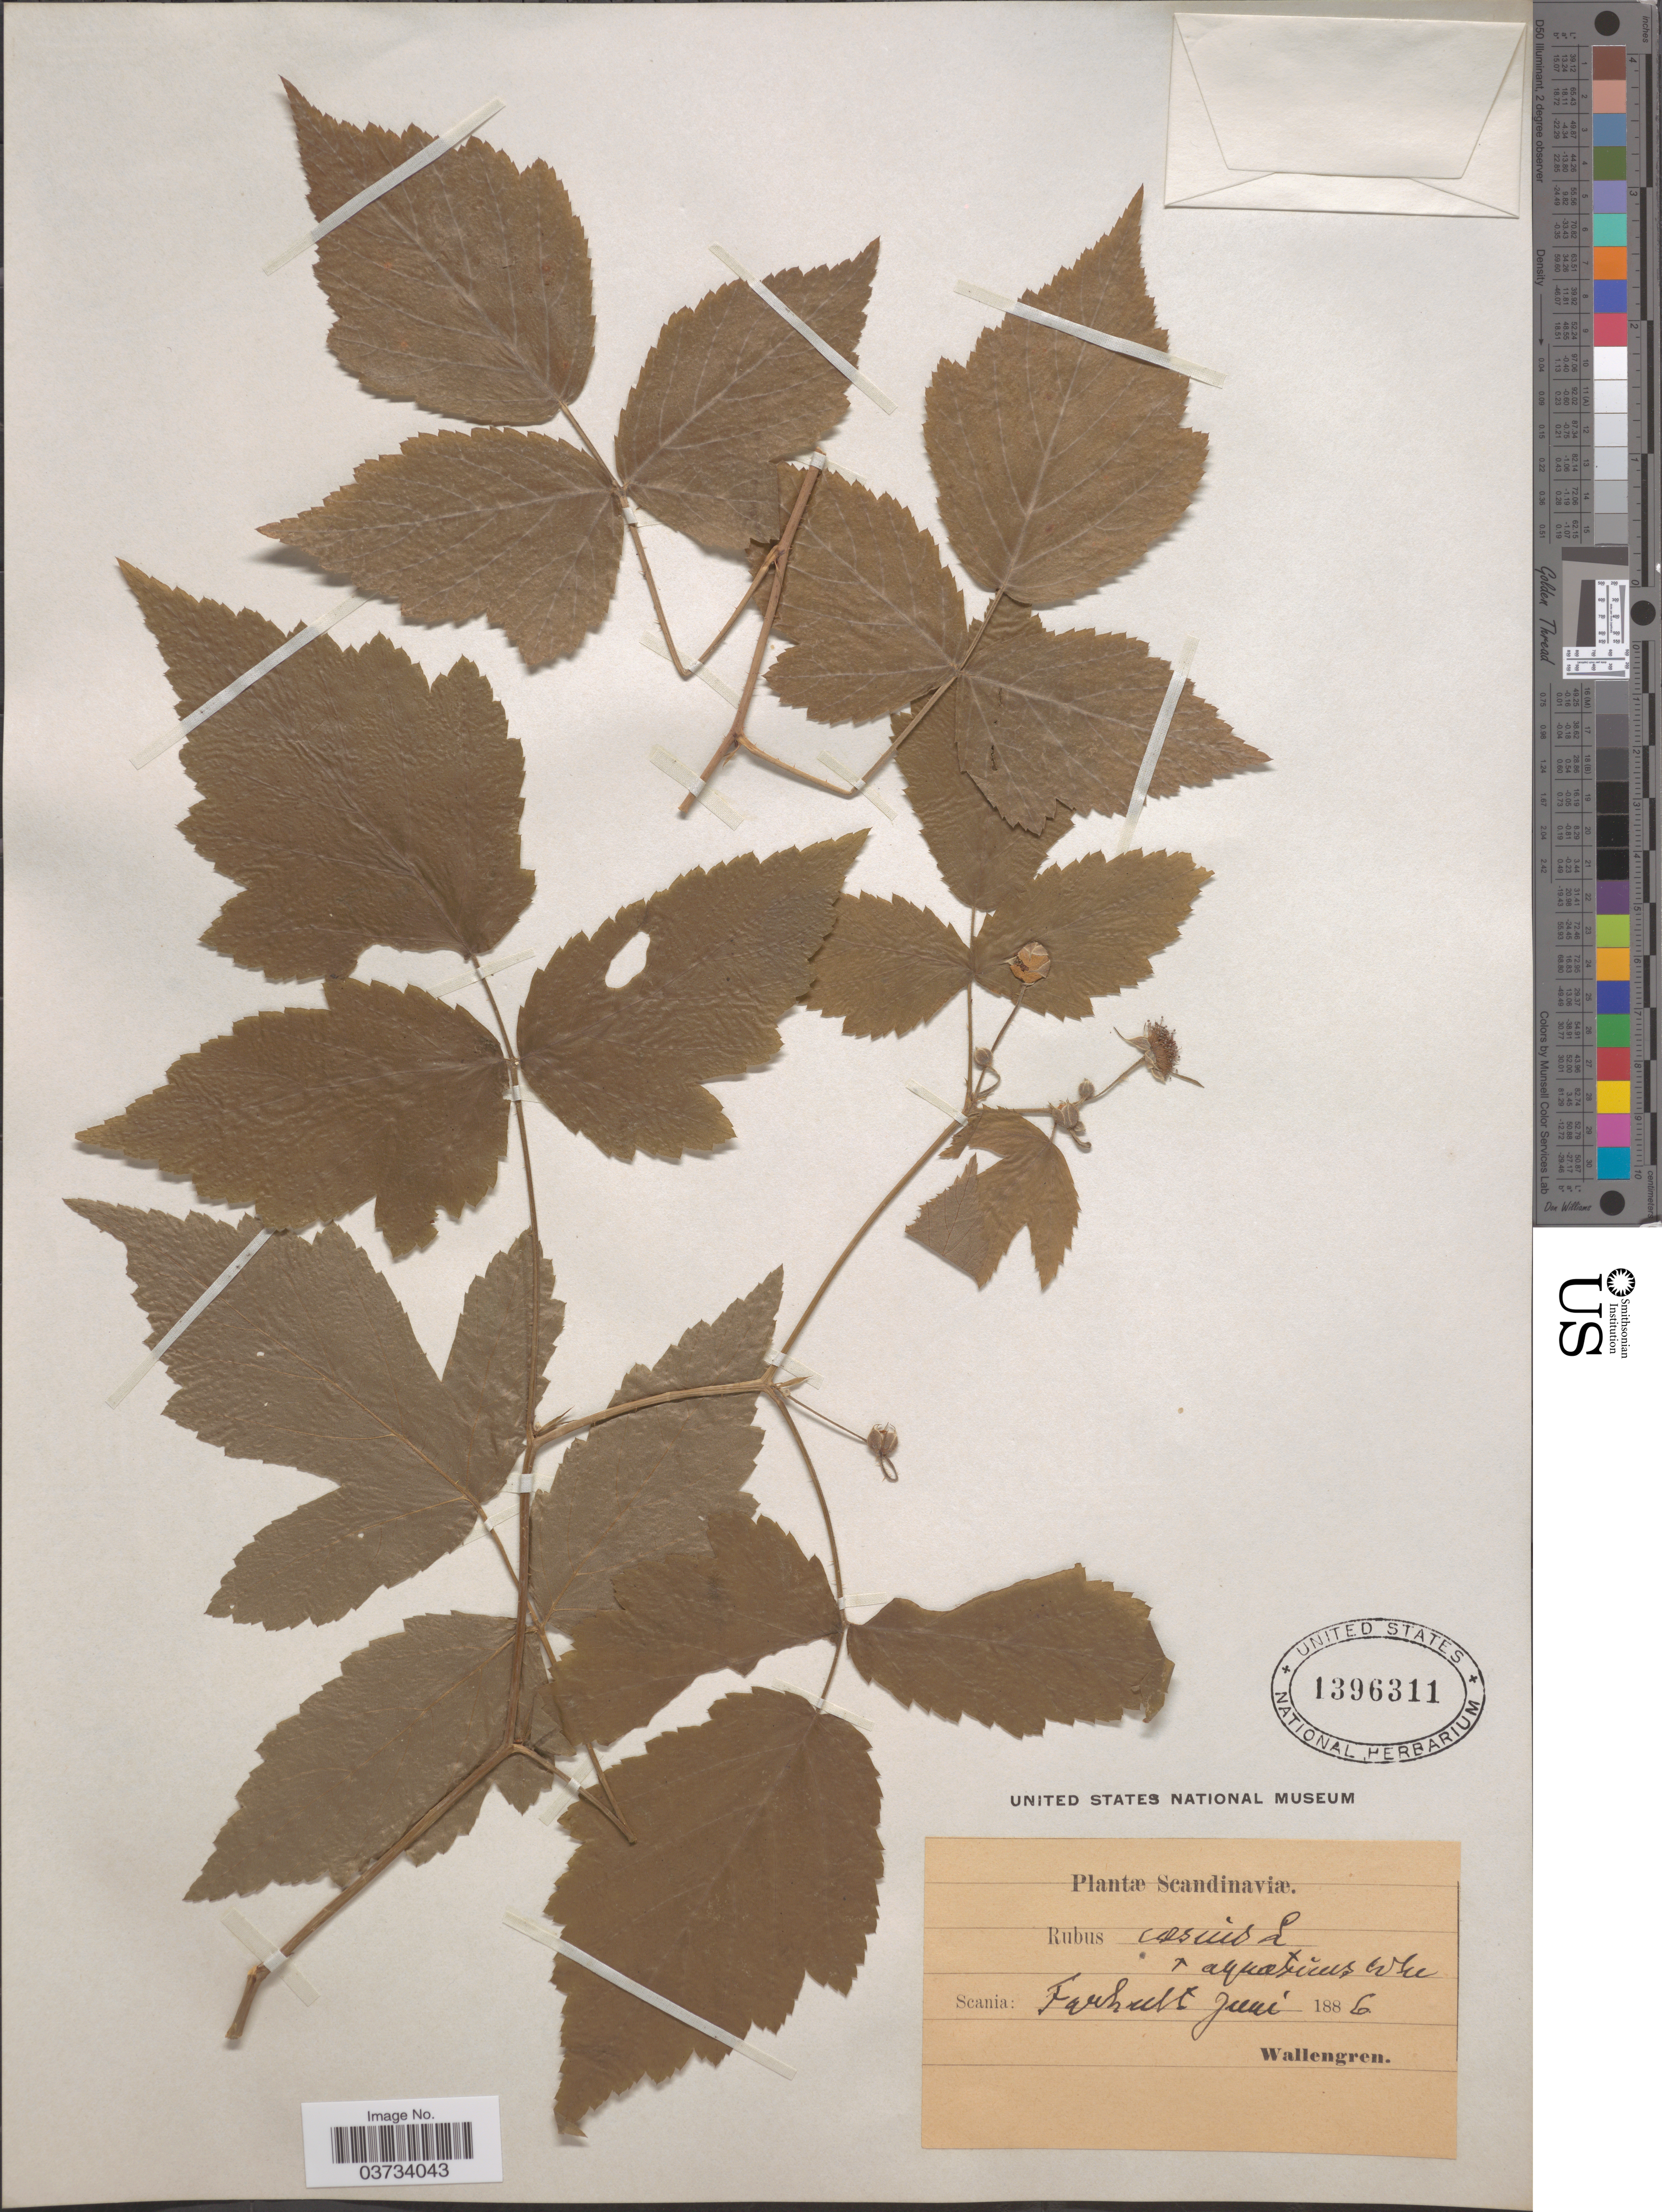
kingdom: Plantae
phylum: Tracheophyta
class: Magnoliopsida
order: Rosales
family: Rosaceae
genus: Rubus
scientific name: Rubus caesius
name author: L.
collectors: Wallengren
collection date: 1886-06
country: Sweden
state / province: Skåne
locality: Scandinaviæ. Scania: Farhult.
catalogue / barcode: US 1396311